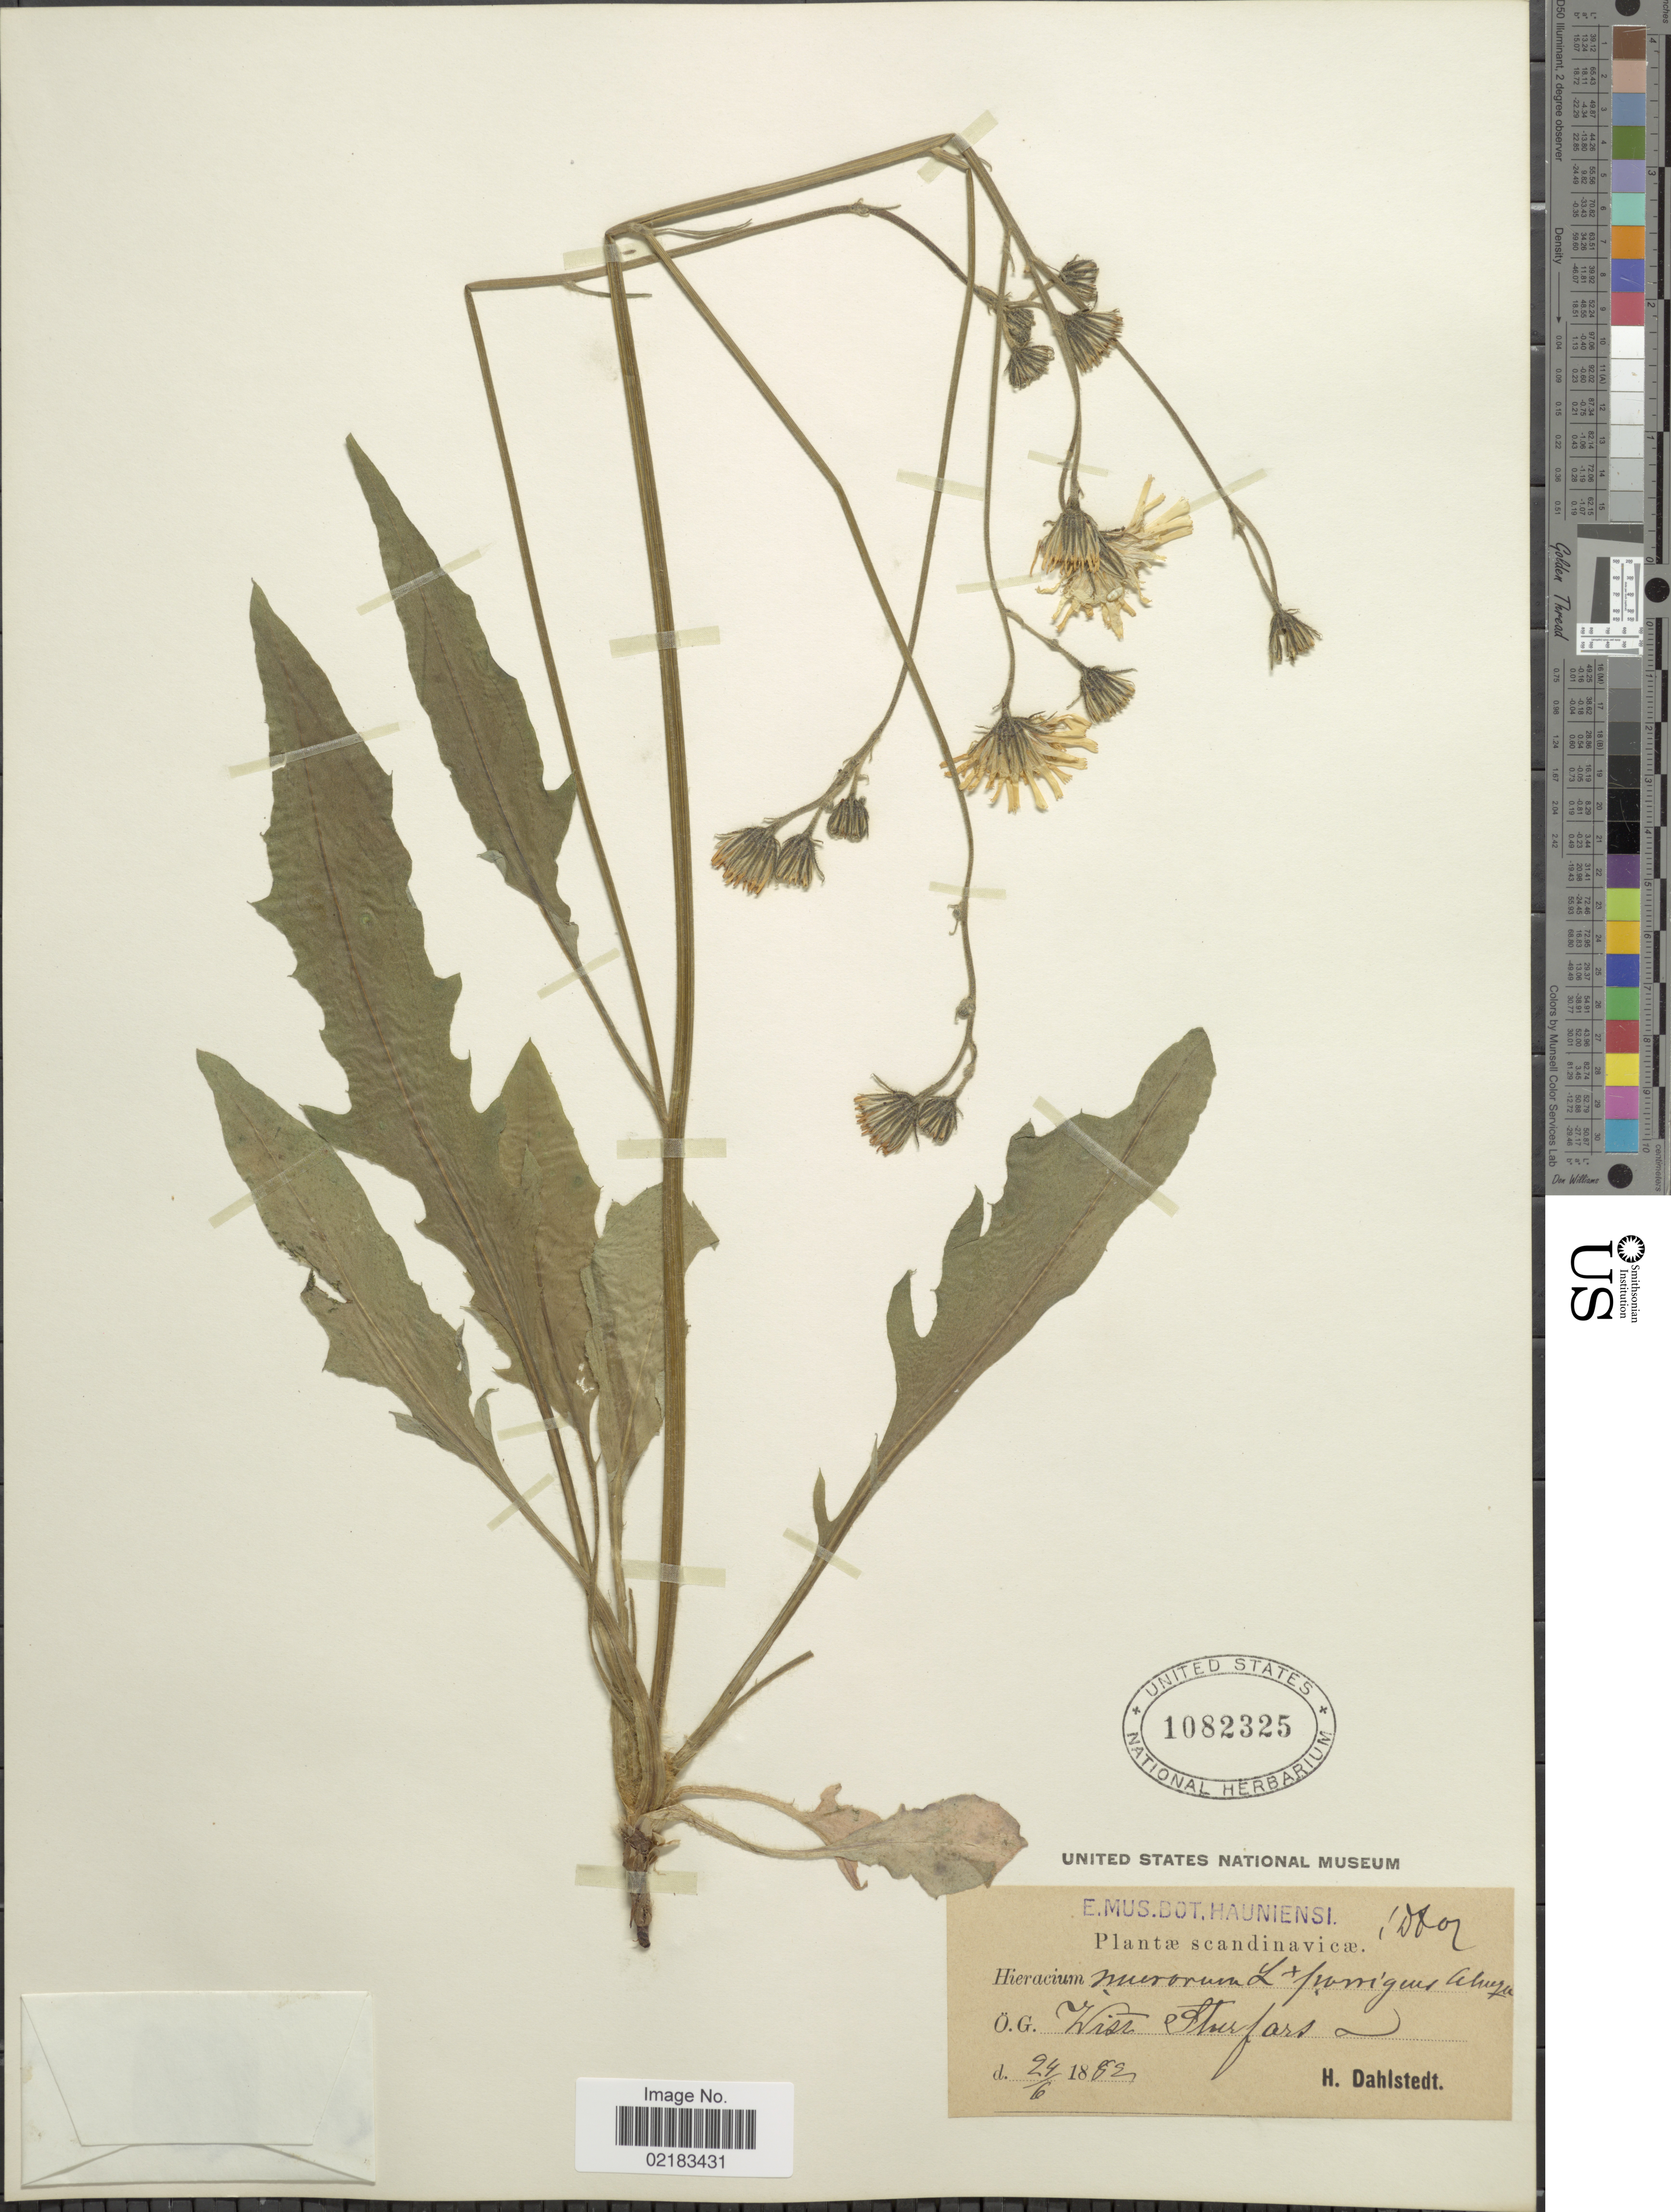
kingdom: Plantae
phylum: Tracheophyta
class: Magnoliopsida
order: Asterales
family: Asteraceae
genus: Hieracium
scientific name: Hieracium murorum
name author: L.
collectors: H. G. Dahlstedt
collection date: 1882-06-24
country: Sweden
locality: Storfors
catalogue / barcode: US 1082325